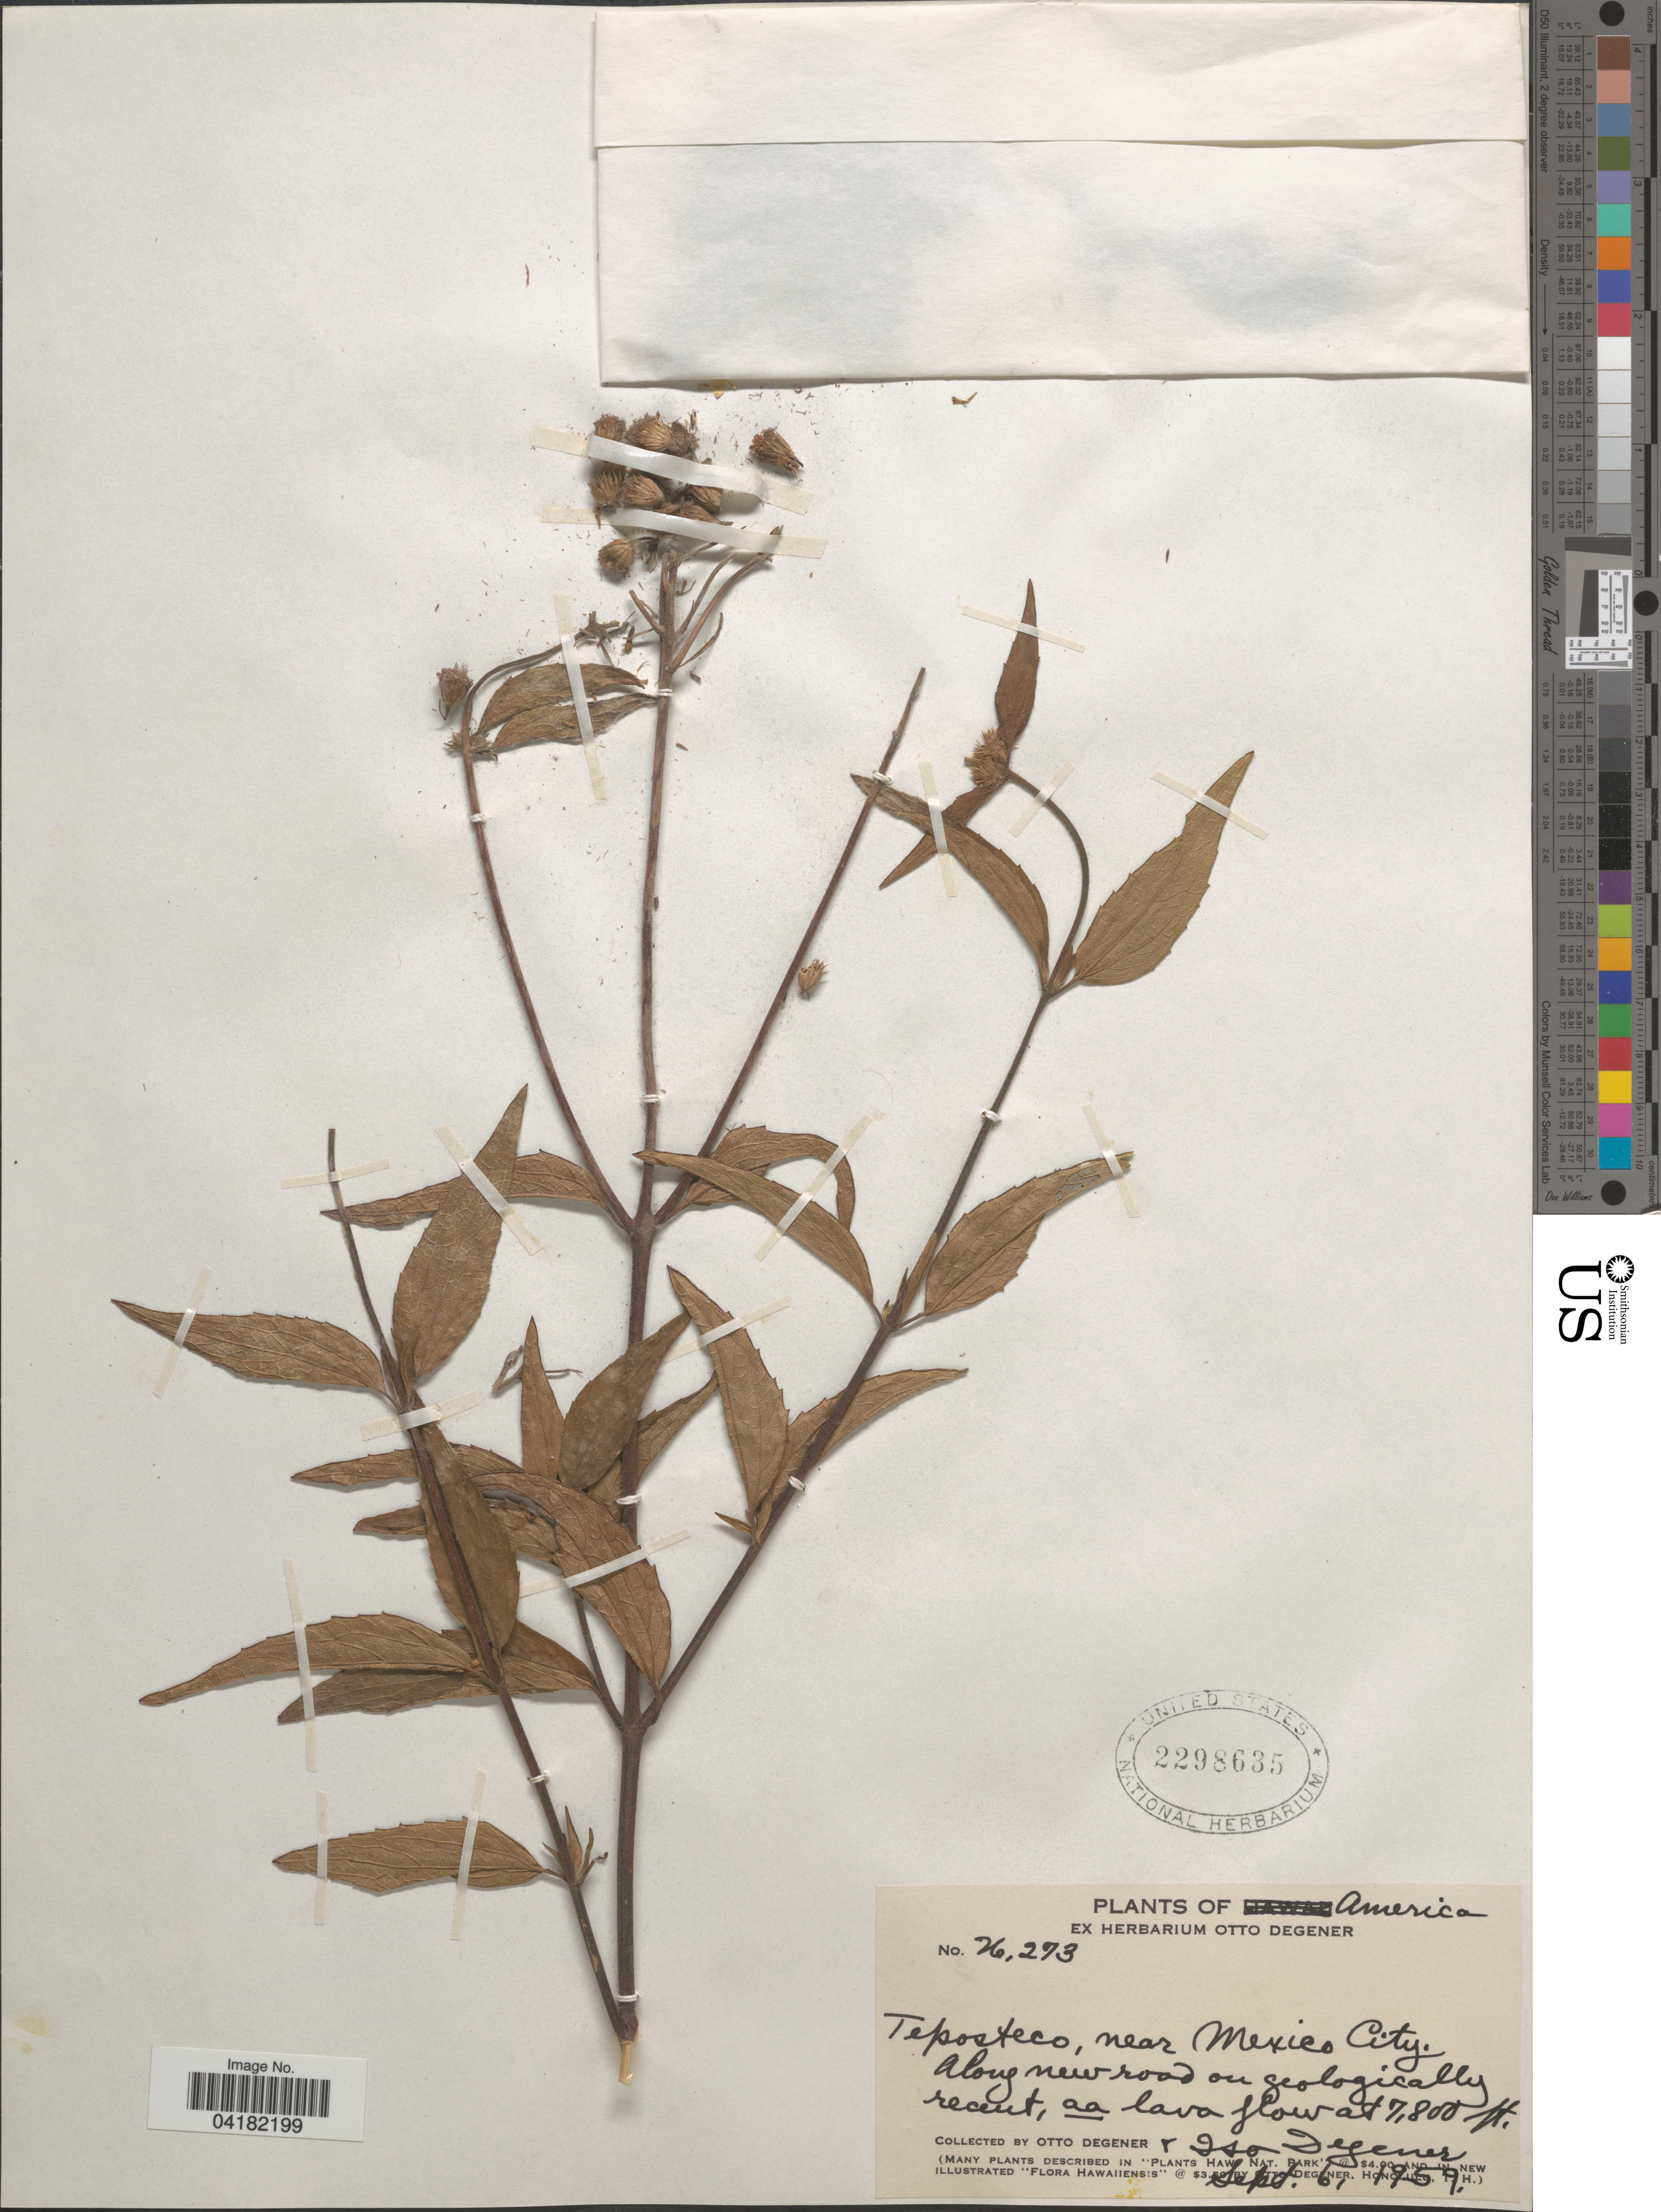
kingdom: Plantae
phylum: Tracheophyta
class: Magnoliopsida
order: Asterales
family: Asteraceae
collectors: O. Degener & O. Degener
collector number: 273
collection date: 1959-09-06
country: Mexico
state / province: México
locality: Teposteco, near Mexico City. Along new road on geologically recent, aa lava flow.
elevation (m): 2377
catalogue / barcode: US 2298635